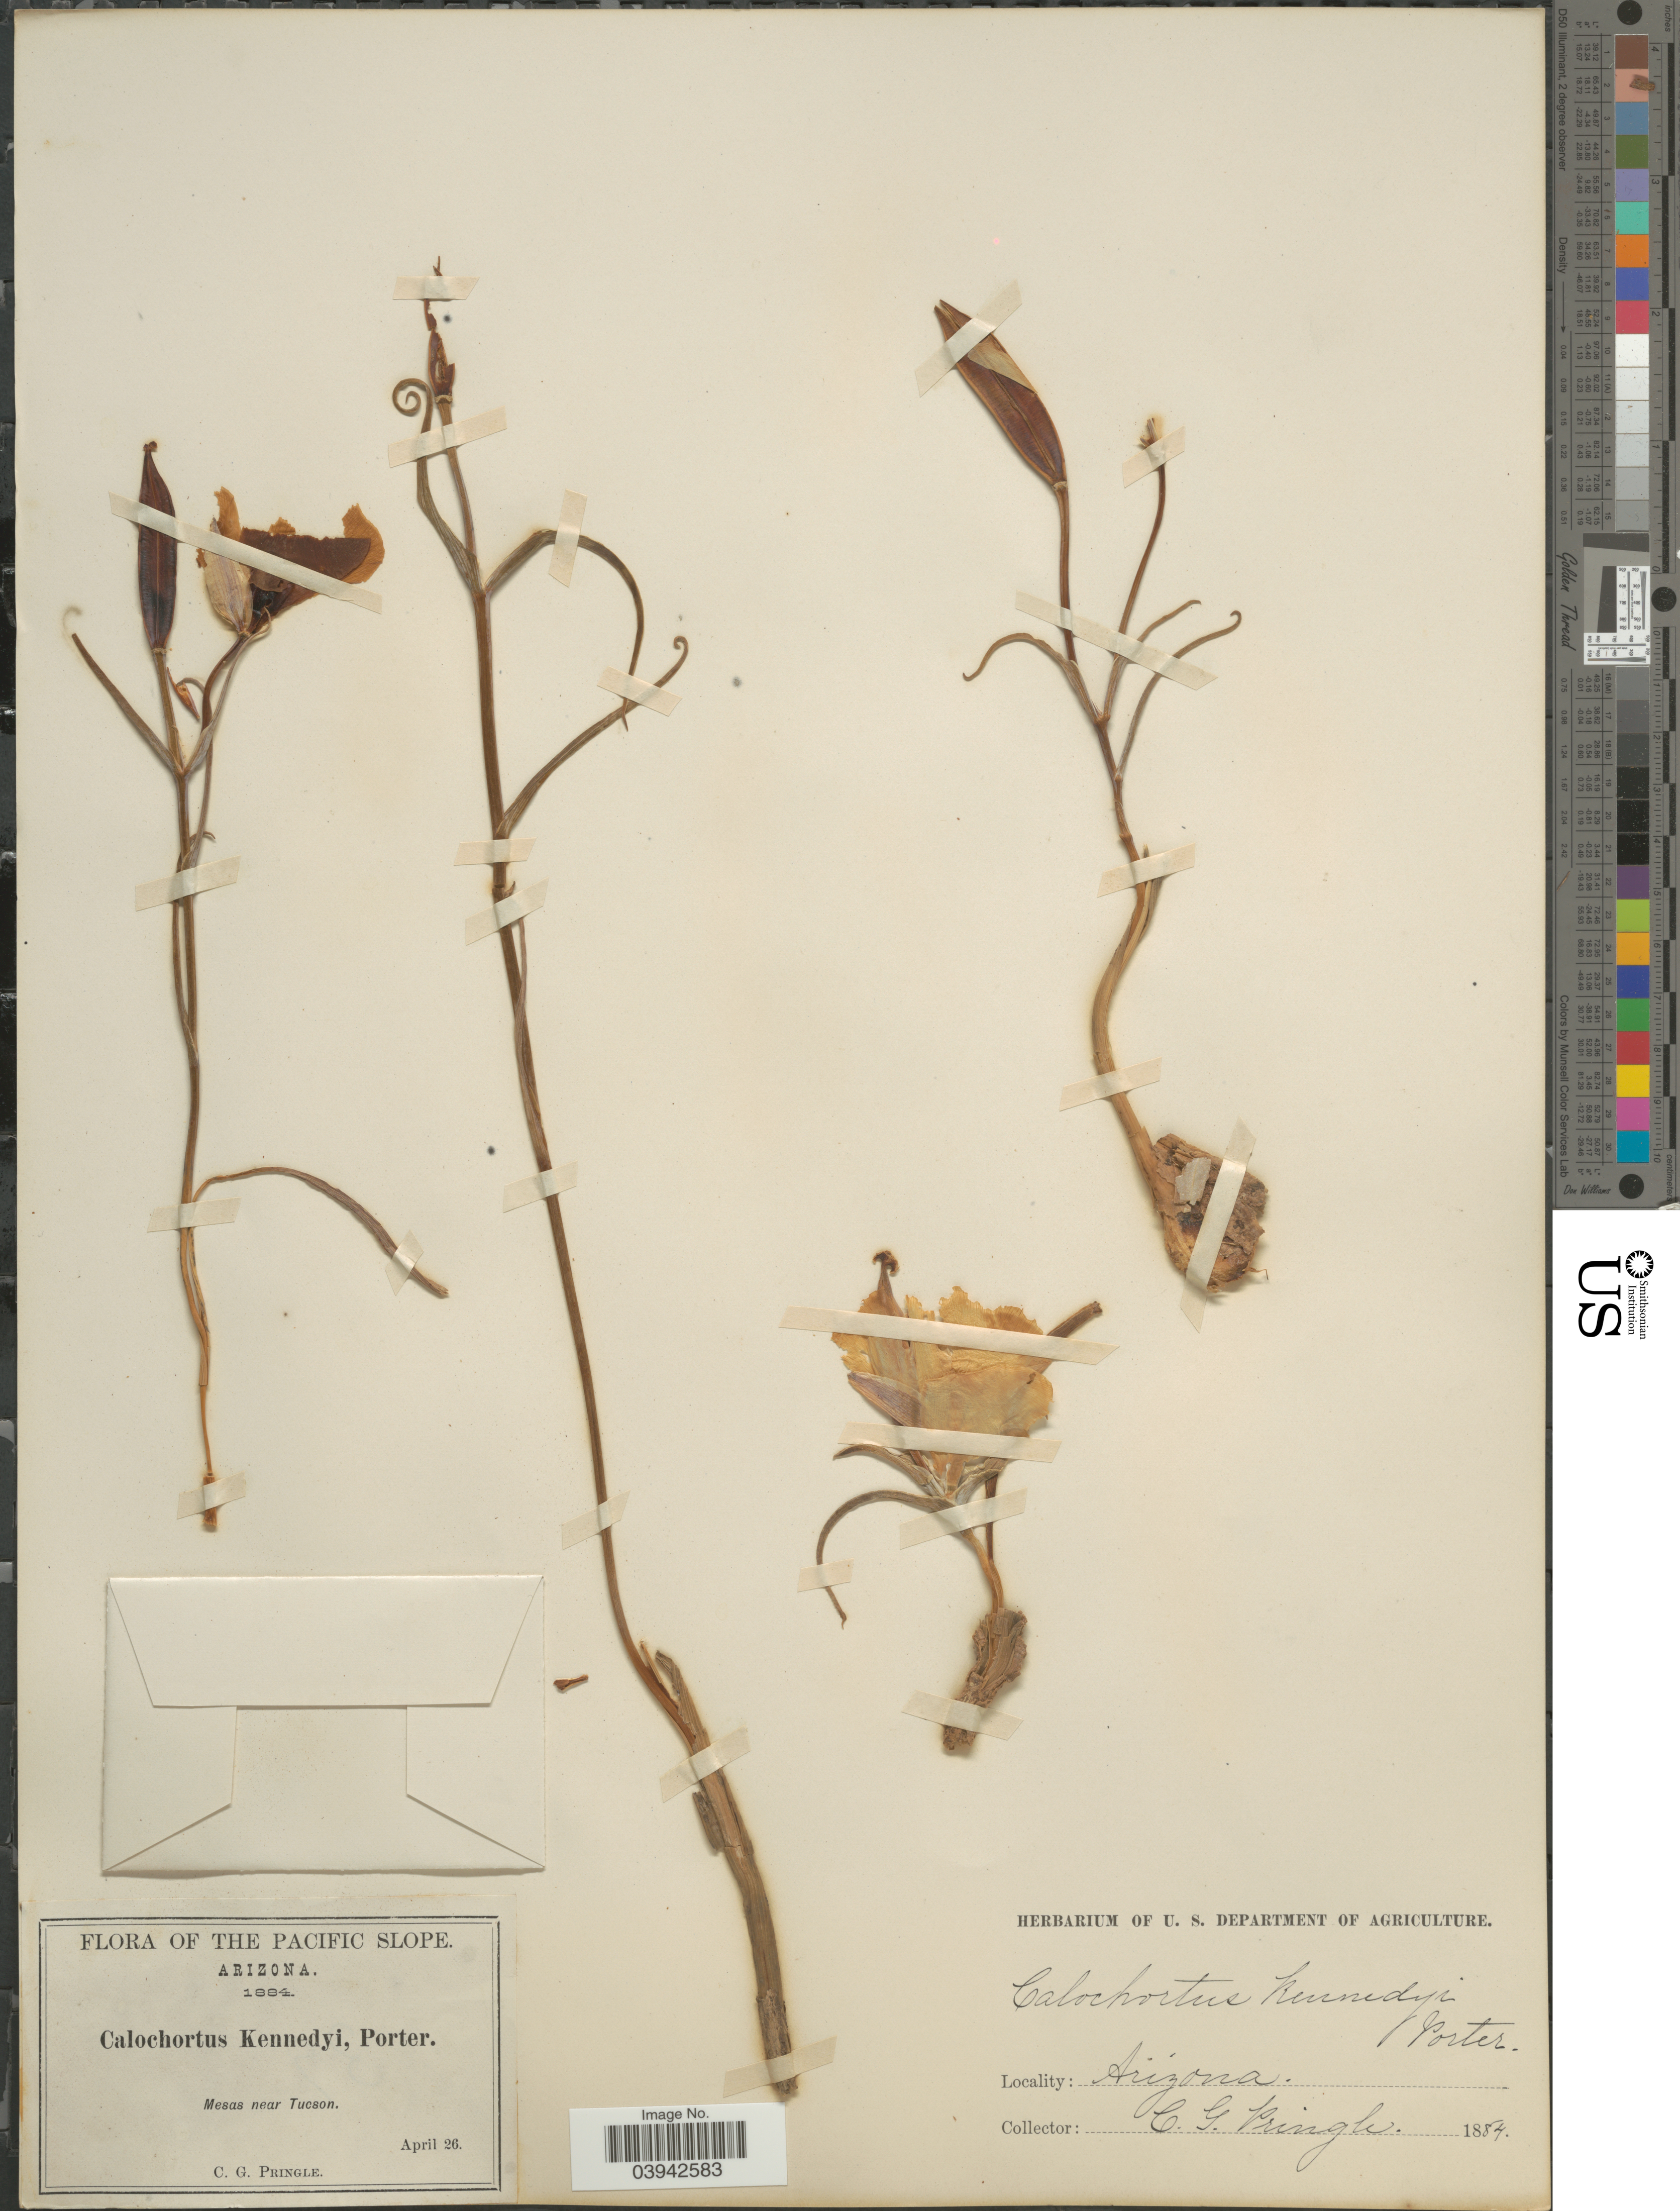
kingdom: Plantae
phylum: Tracheophyta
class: Liliopsida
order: Liliales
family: Liliaceae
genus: Calochortus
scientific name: Calochortus kennedyi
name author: Porter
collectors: C. G. Pringle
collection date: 1884-04-26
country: United States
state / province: Arizona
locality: The Pacific Slope. Mesas near Tucson.